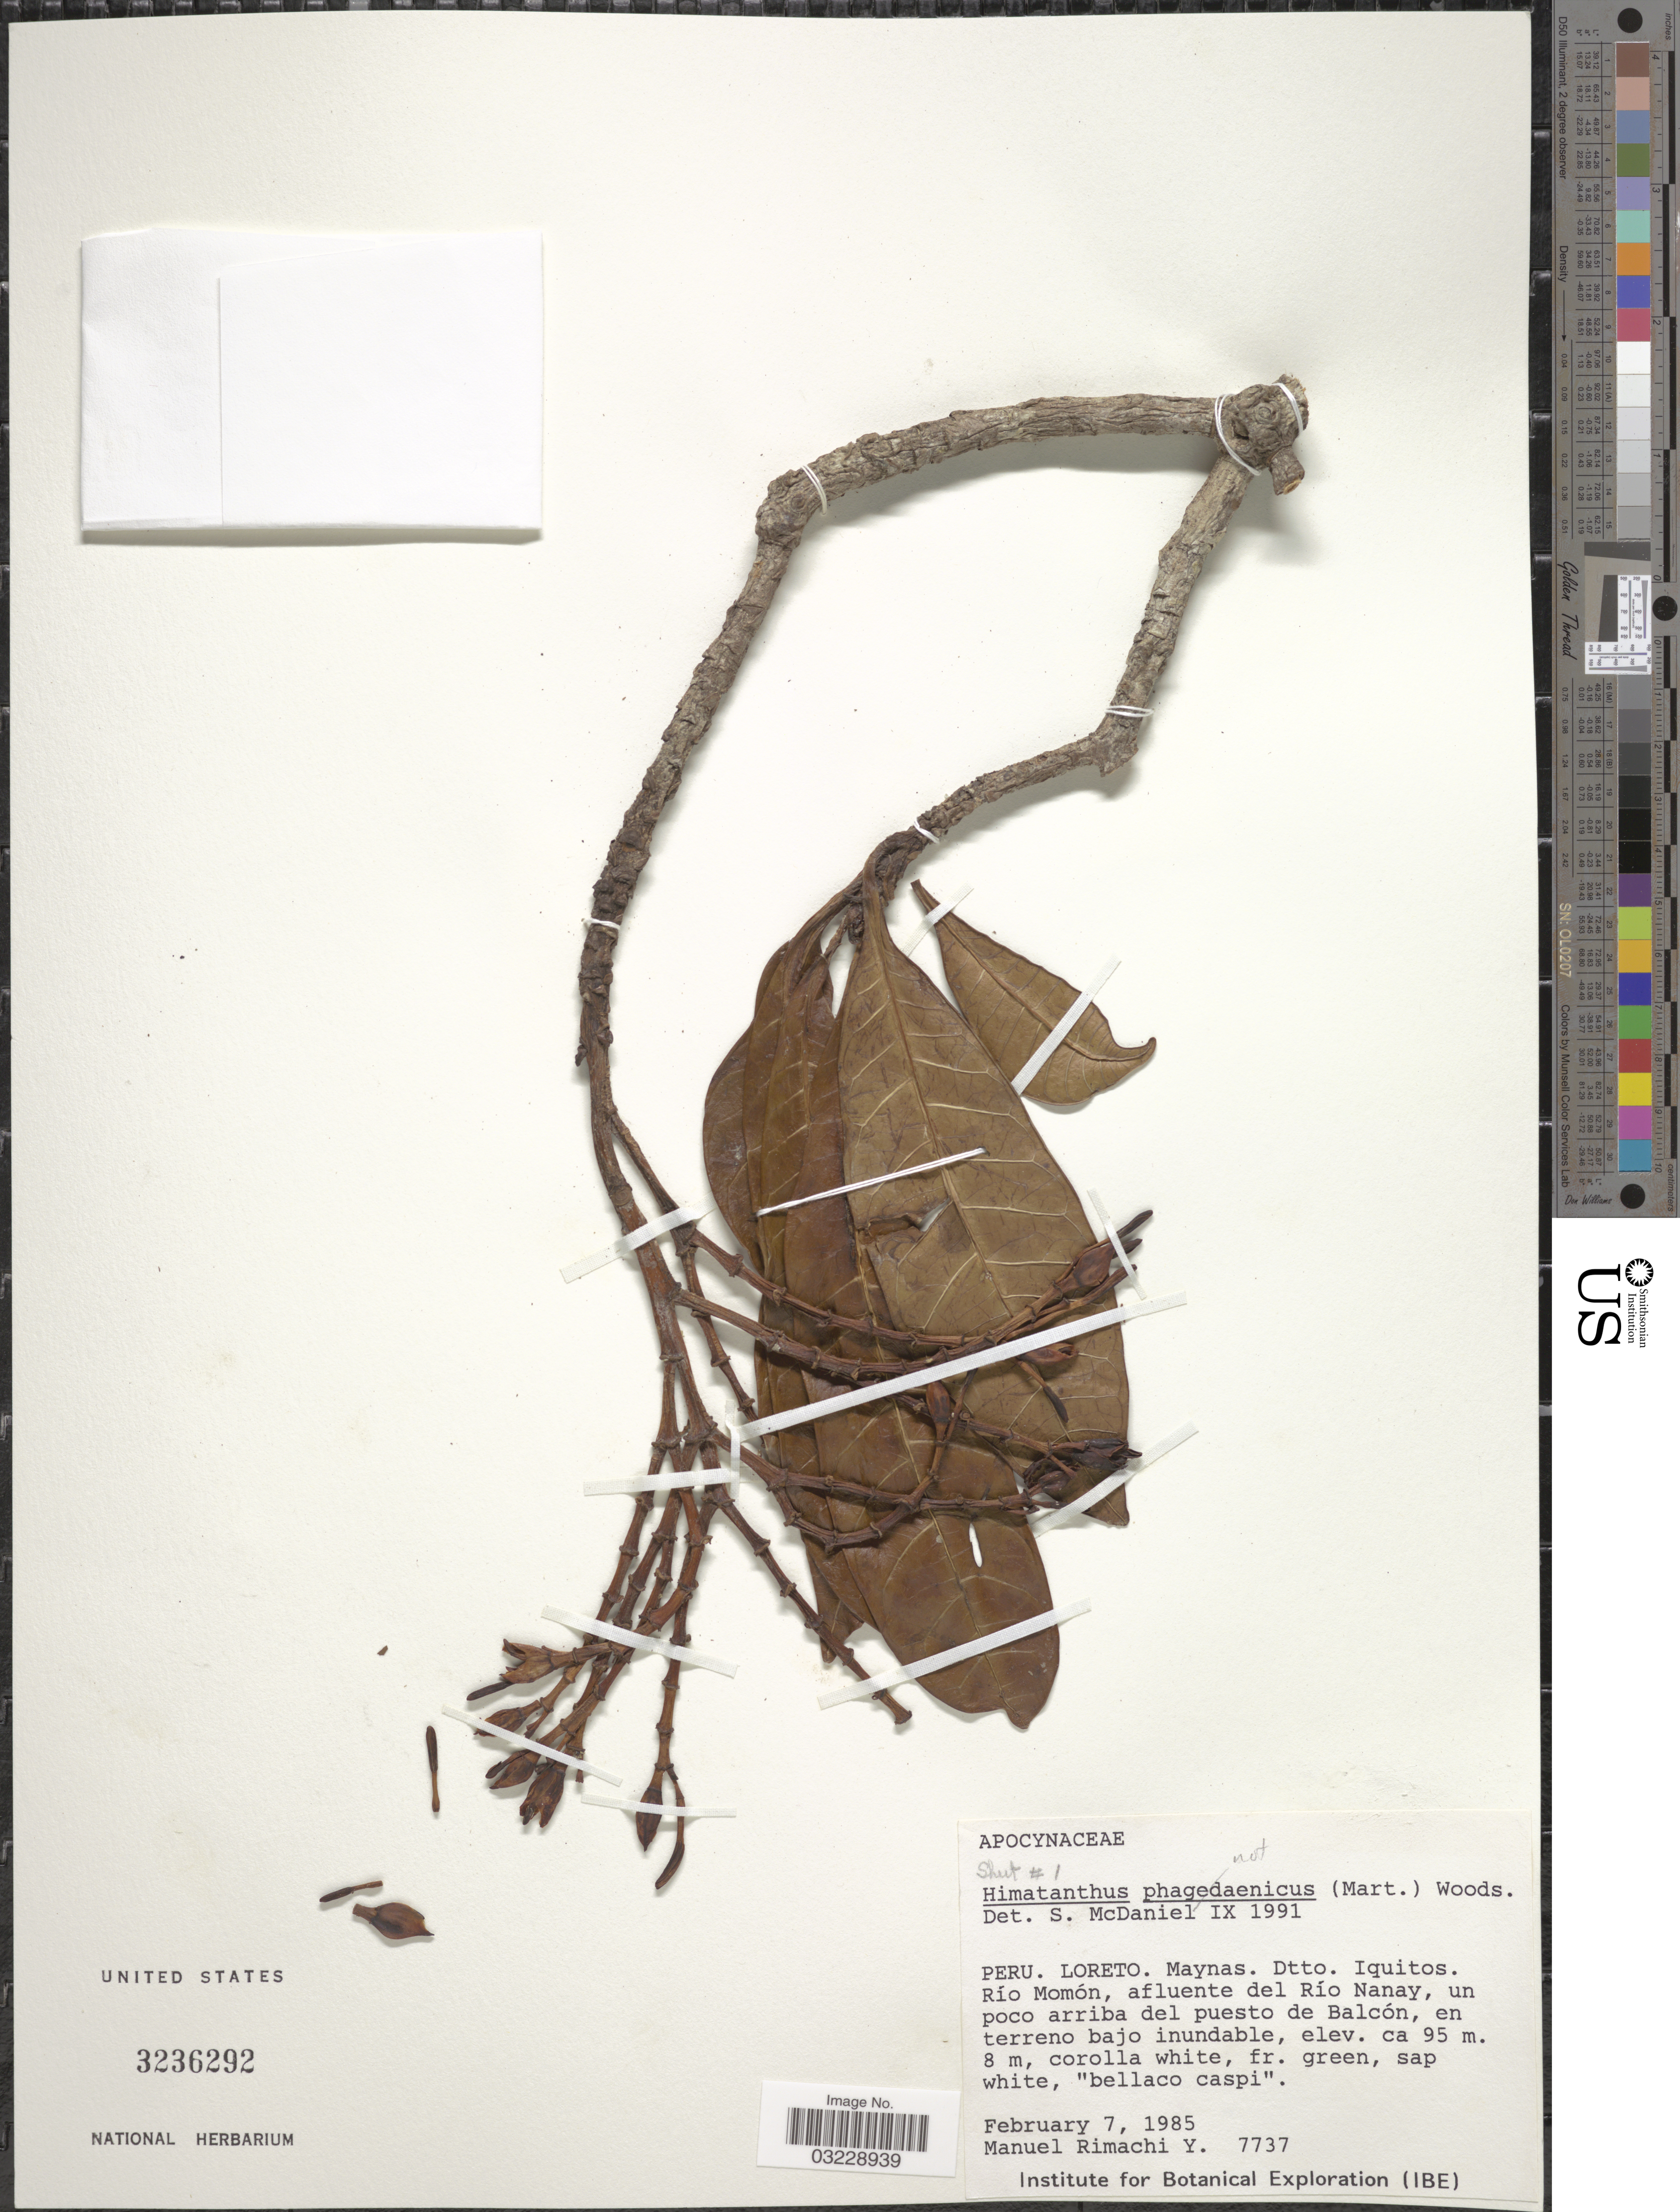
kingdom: Plantae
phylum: Tracheophyta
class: Magnoliopsida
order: Gentianales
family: Apocynaceae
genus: Himatanthus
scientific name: Himatanthus sp.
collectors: M. Rimachi Y.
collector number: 7737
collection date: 1985-02-07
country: Peru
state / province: Loreto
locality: Maynas. Dtto. Iquitos. Río Momón, afluente del Río Nanay, un poco arriba del puesto de Balcón.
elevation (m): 95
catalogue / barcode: US 3236292